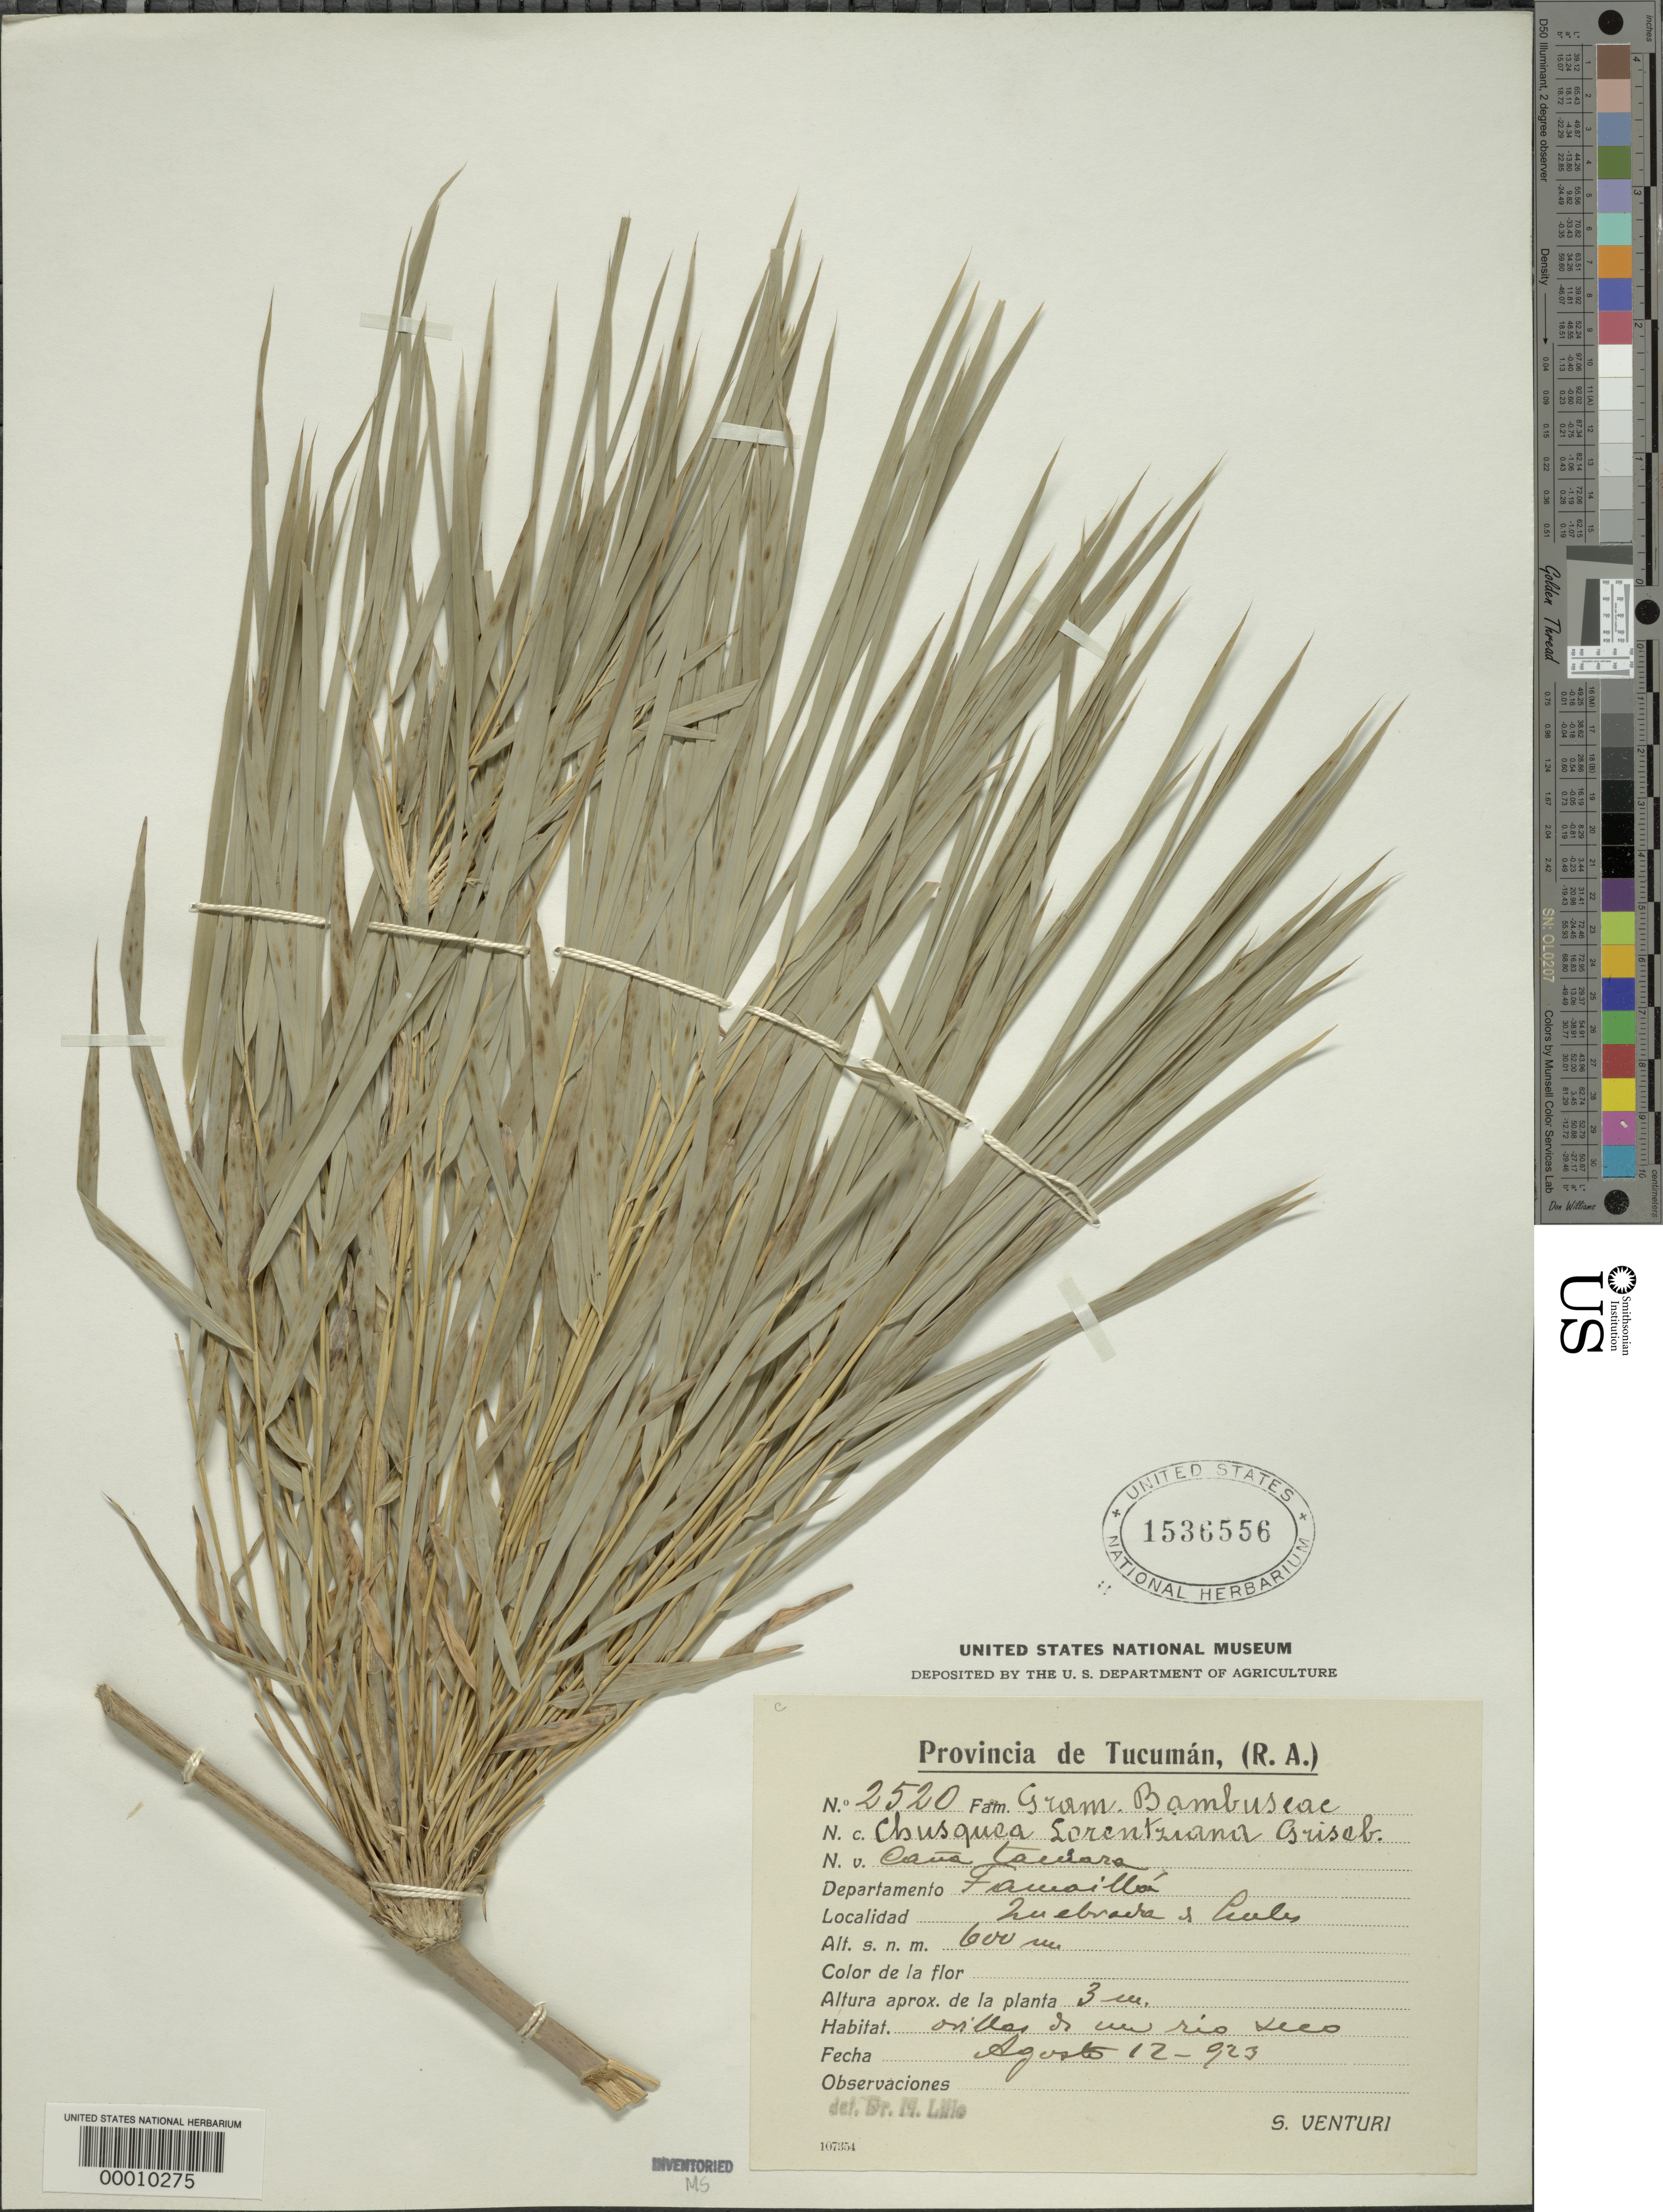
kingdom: Plantae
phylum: Tracheophyta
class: Liliopsida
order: Poales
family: Poaceae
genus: Chusquea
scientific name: Chusquea lorentziana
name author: Griseb.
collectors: S. Venturi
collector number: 2520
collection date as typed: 12 Aug 1923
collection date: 1923-08-12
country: Argentina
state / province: Tucumán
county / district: Famaillá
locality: Dept. Fauisills, Quebrada de Cules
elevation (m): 600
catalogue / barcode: US 1536556